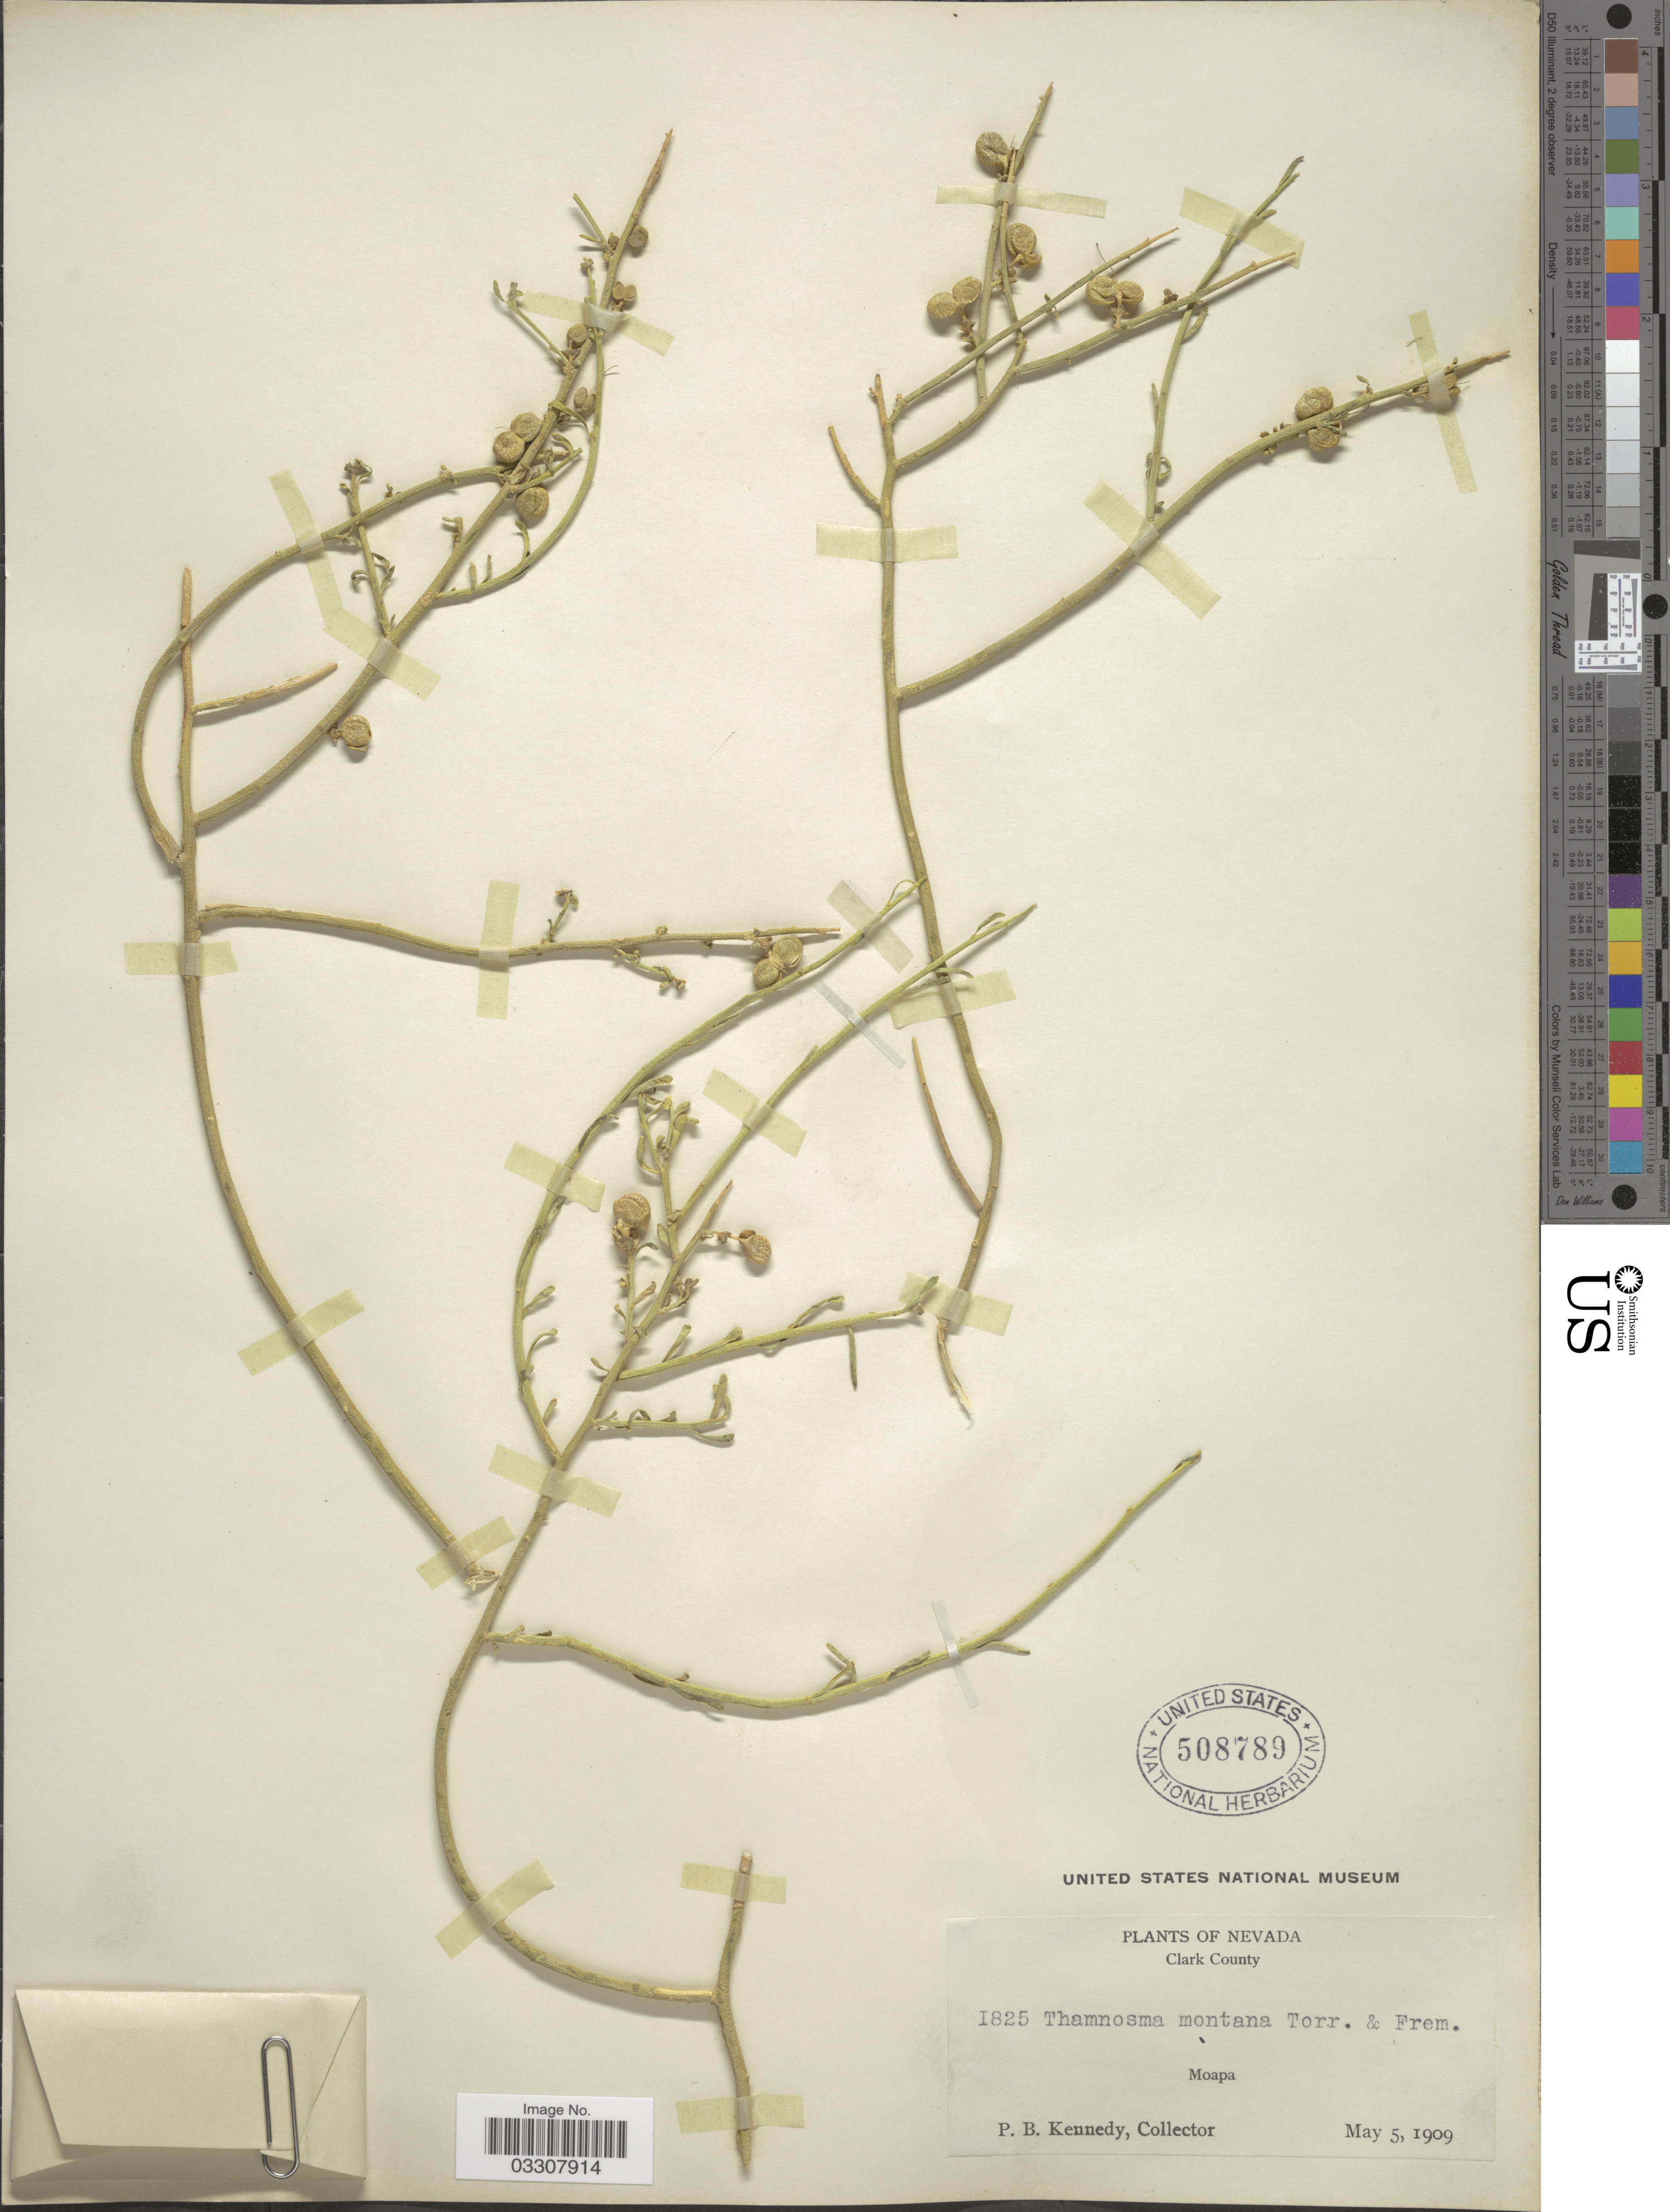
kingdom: Plantae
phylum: Tracheophyta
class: Magnoliopsida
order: Sapindales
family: Rutaceae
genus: Thamnosma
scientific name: Thamnosma montana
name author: Torr. & Frém.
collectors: P. B. Kennedy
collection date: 1909-05-05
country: United States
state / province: Nevada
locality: Clark County. Moapa.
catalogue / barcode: US 508789